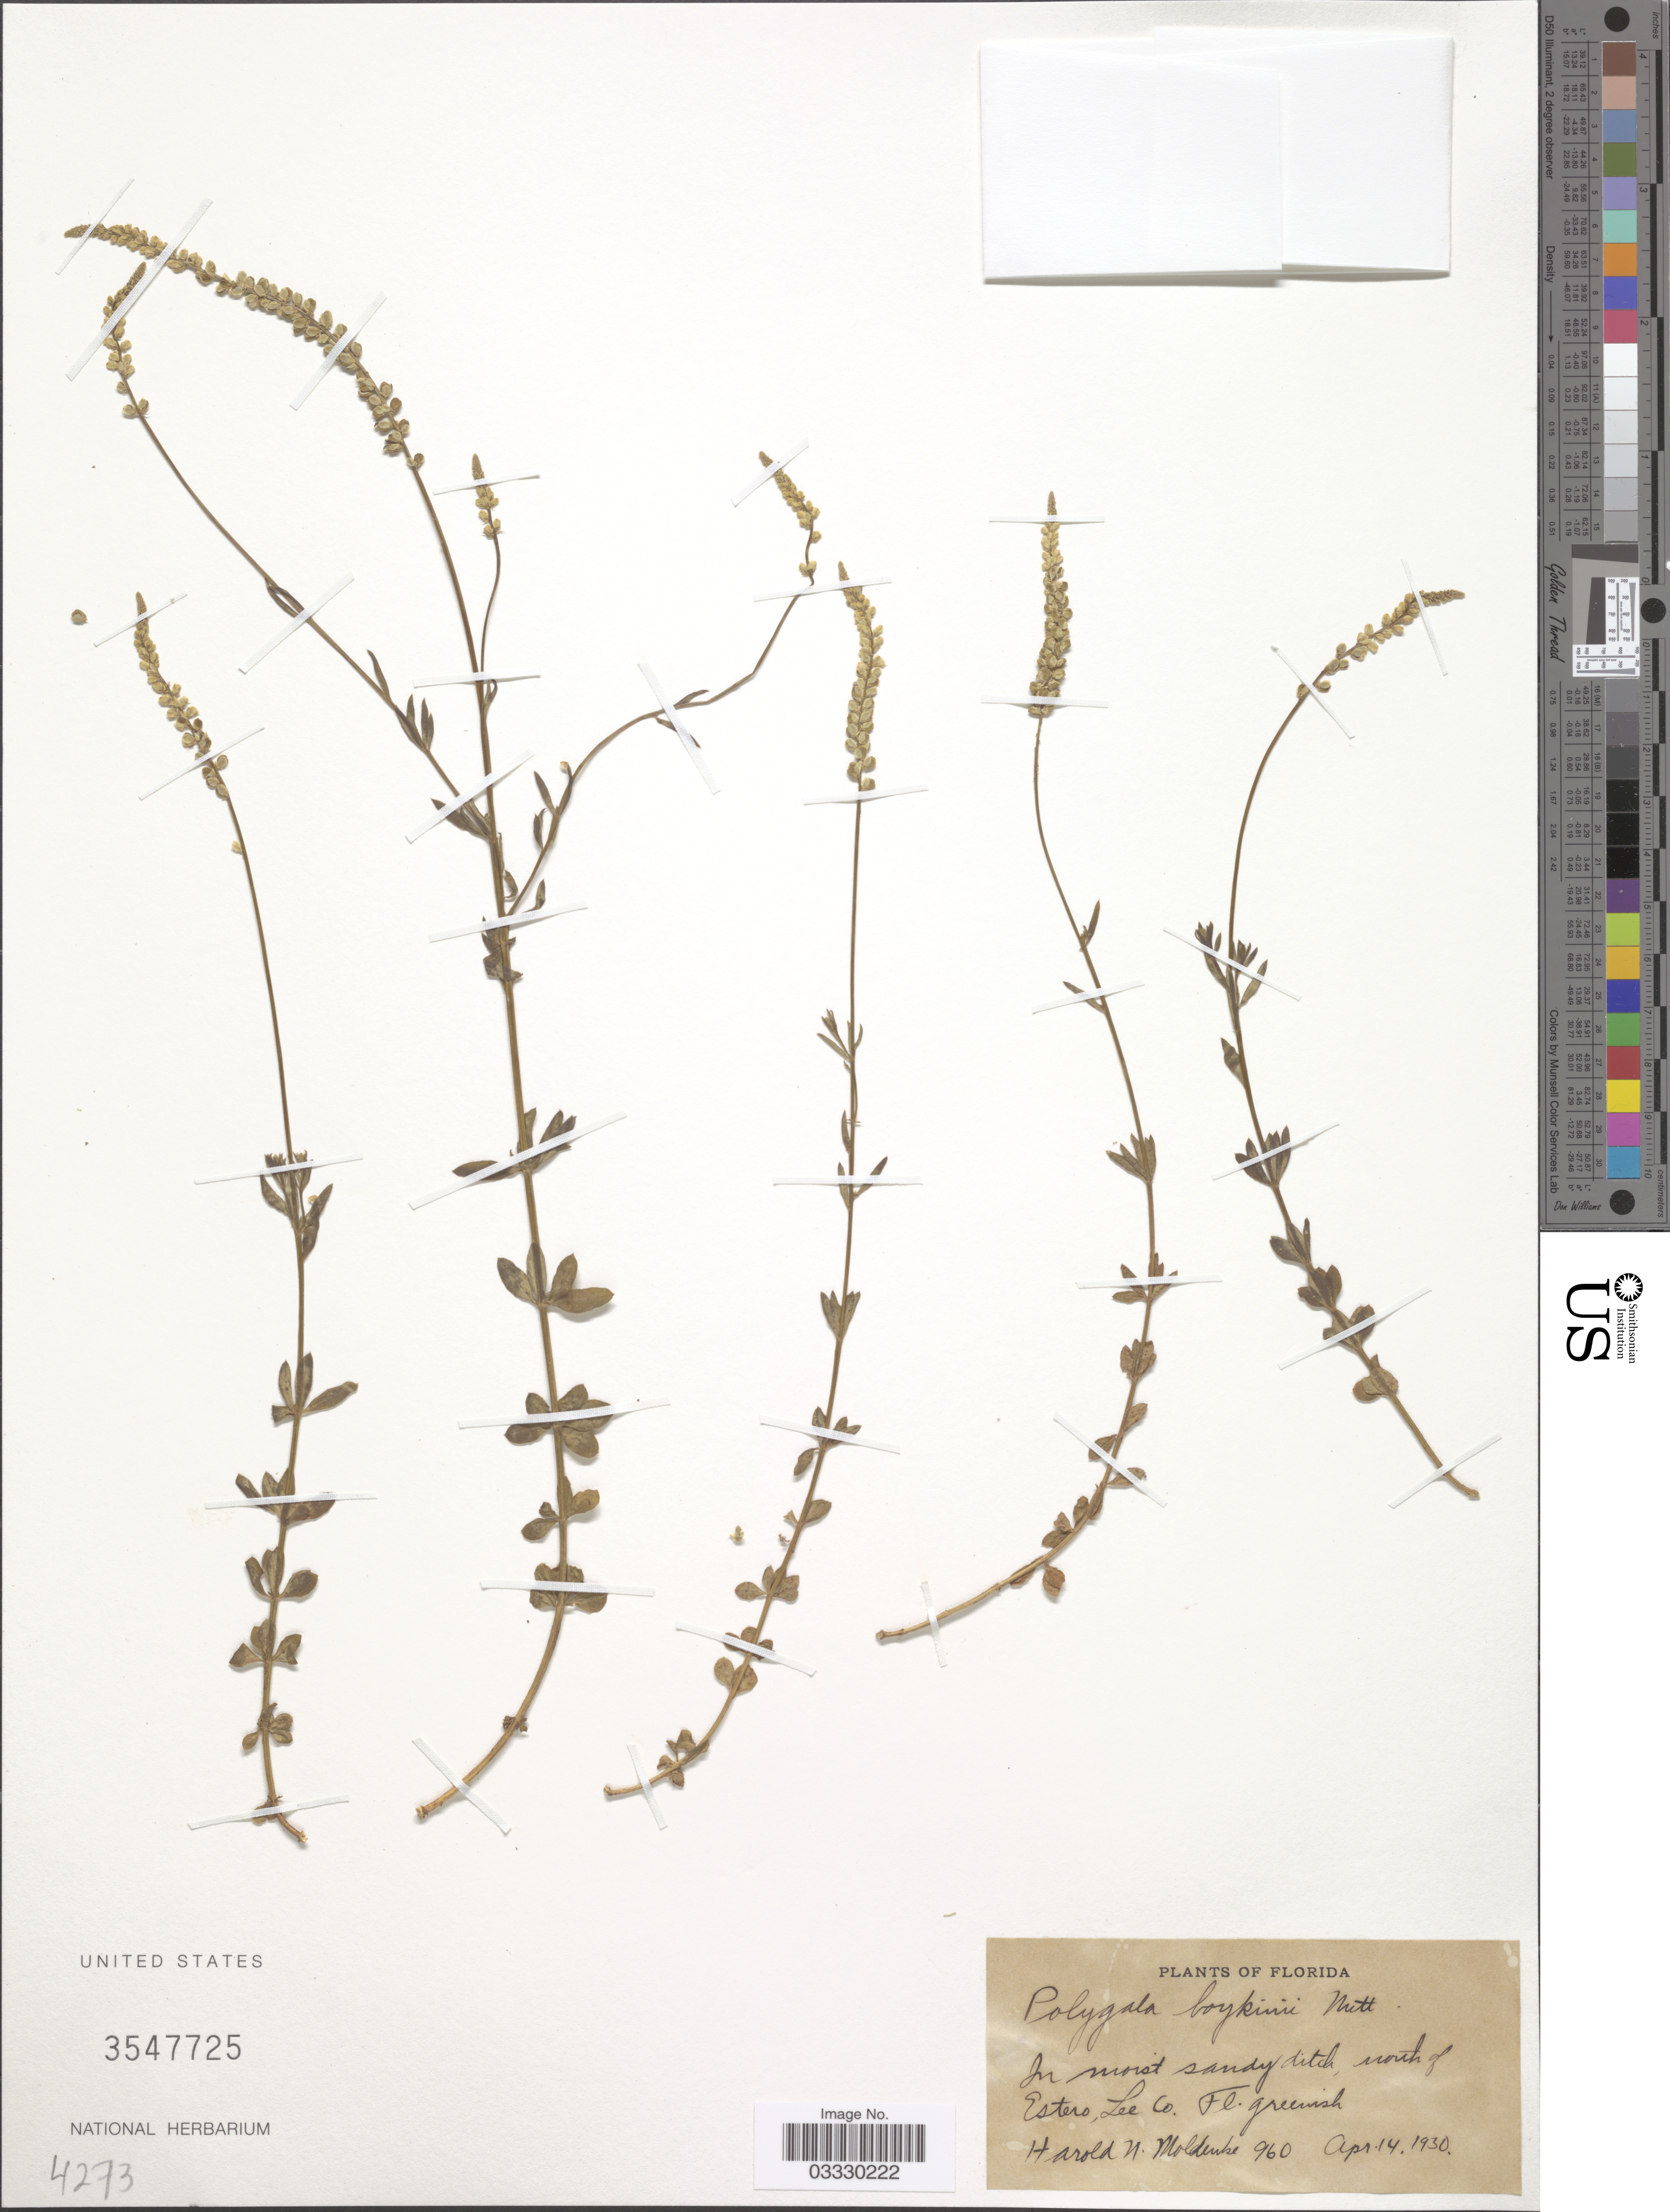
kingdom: Plantae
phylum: Tracheophyta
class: Magnoliopsida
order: Fabales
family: Polygalaceae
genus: Polygala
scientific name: Polygala boykinii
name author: Nutt.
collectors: H. N. Moldenke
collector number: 960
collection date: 1930-04-14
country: United States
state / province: Florida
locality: Estero, Lee Co.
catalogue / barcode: US 3547725